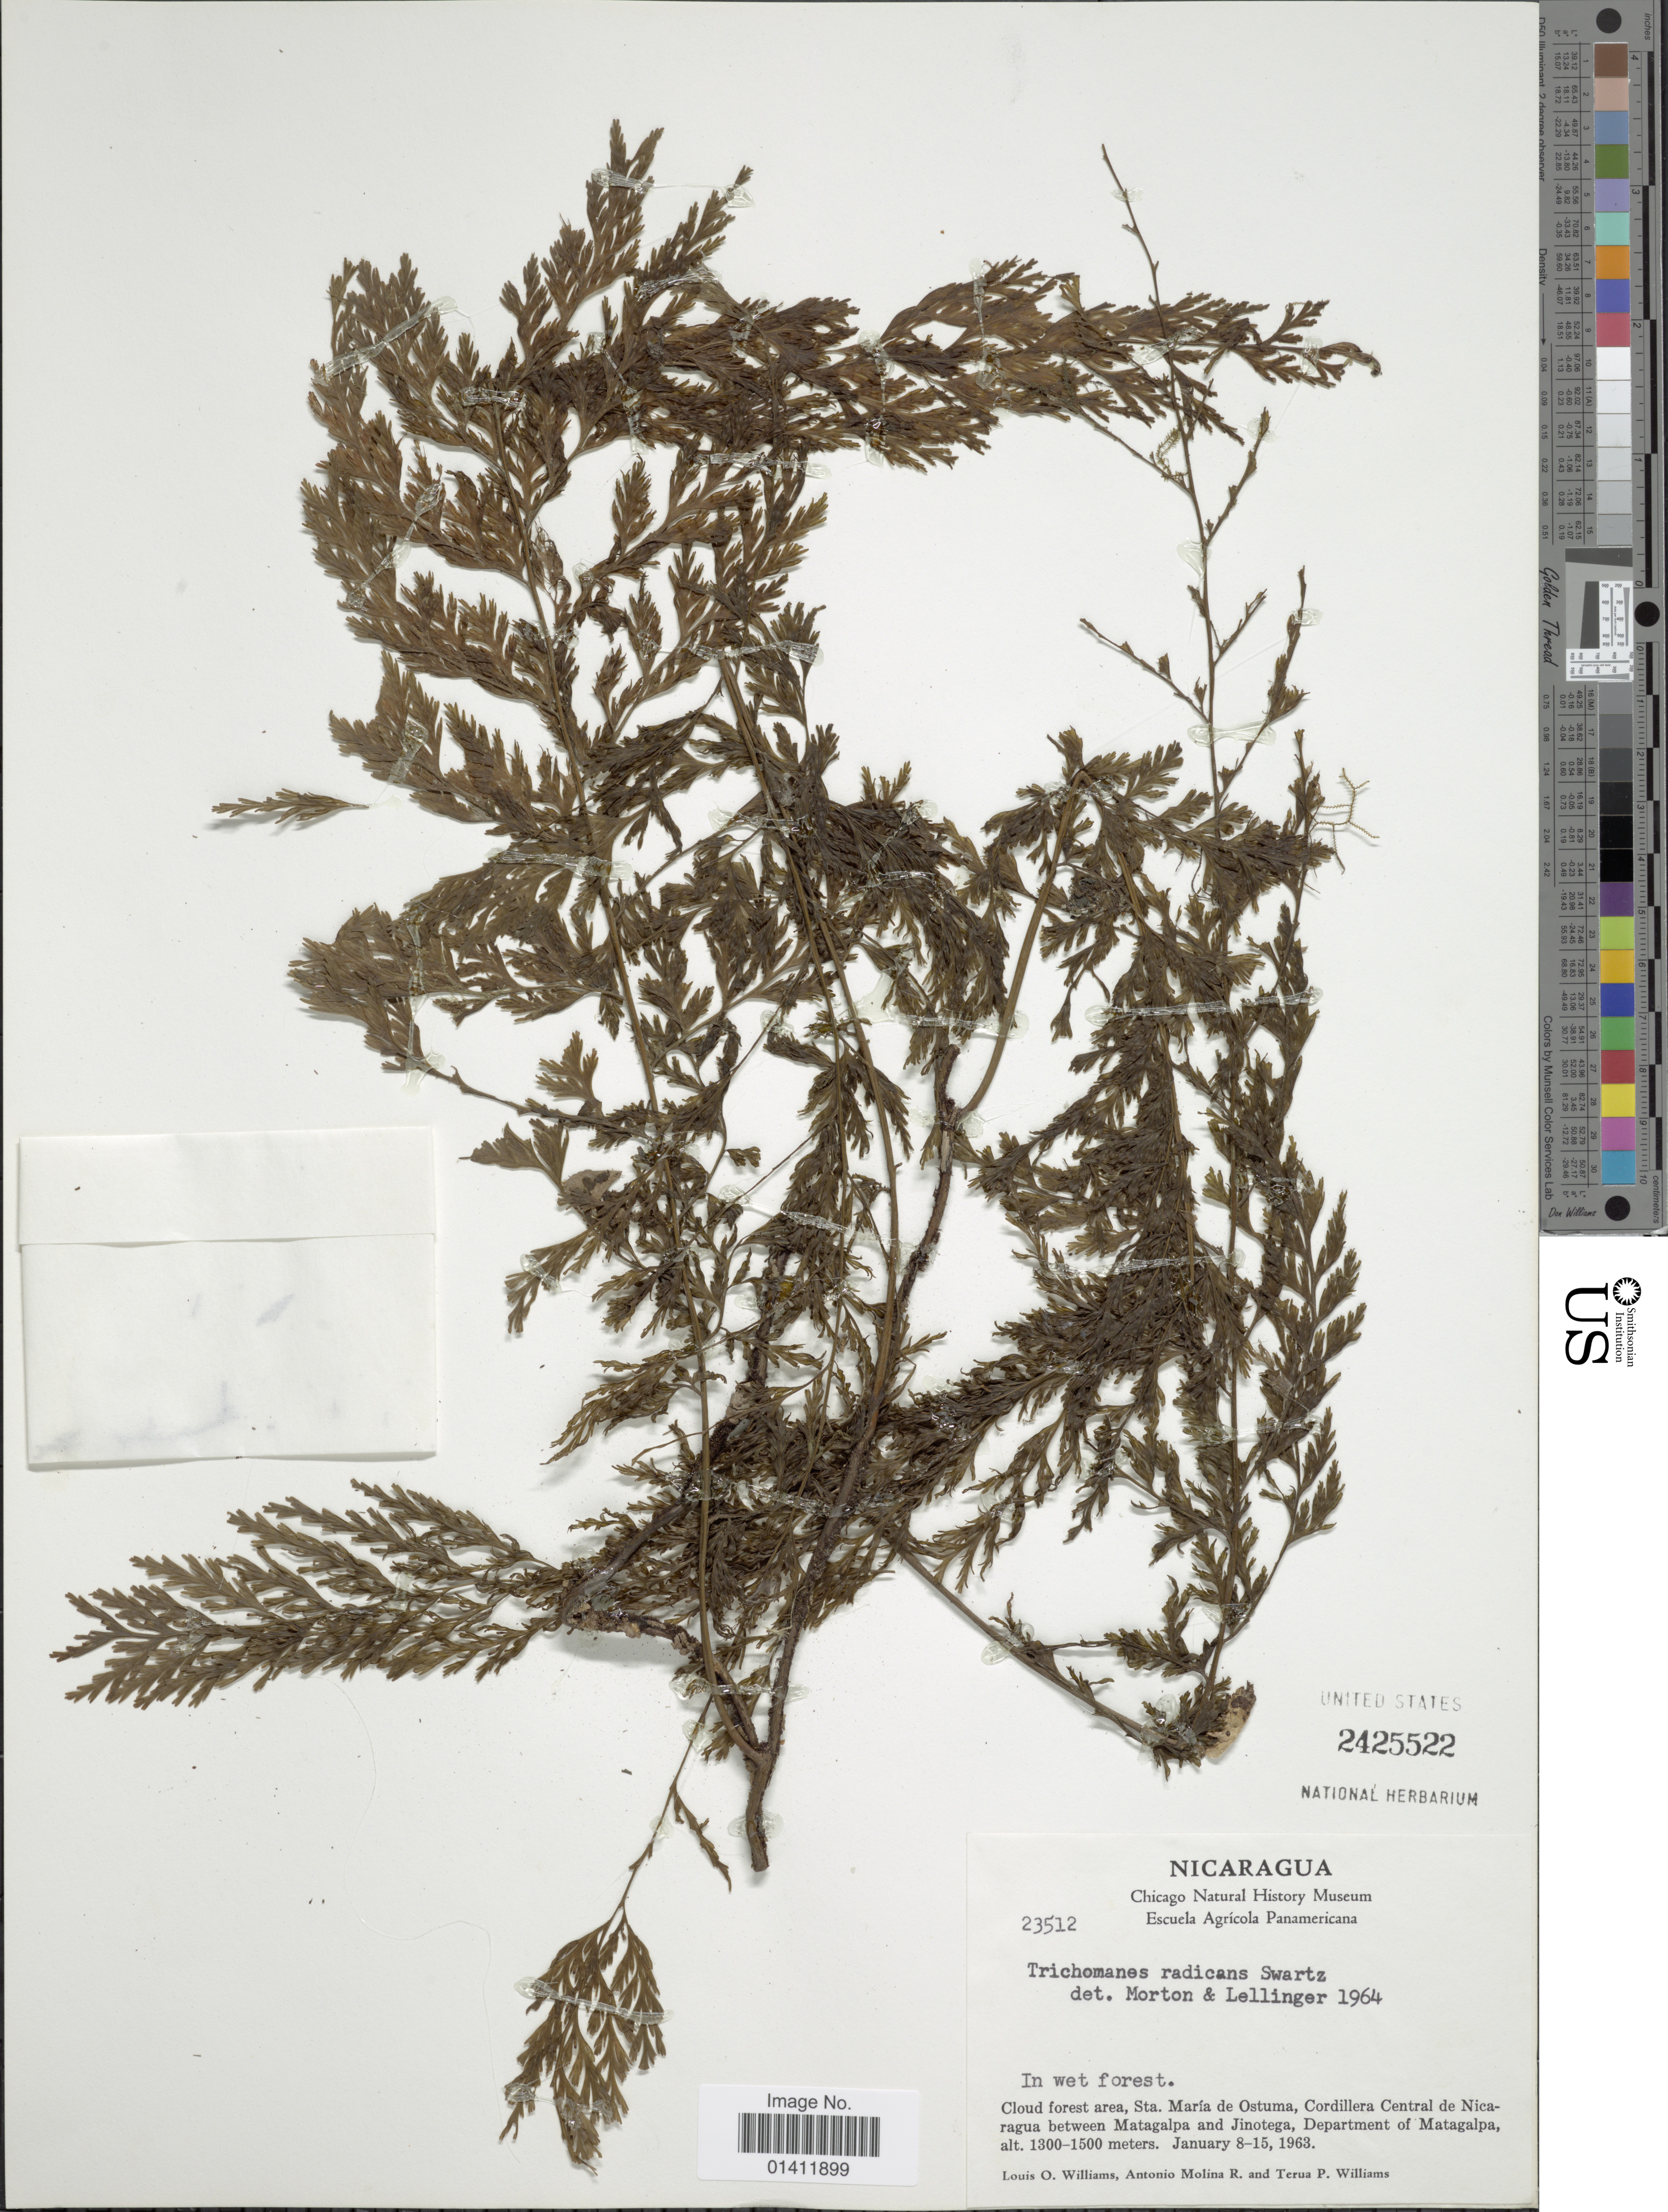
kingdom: Plantae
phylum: Tracheophyta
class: Polypodiopsida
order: Hymenophyllales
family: Hymenophyllaceae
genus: Vandenboschia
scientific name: Vandenboschia radicans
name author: (Sw.) Copel.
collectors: L. O. Williams, A. Molina R. & T. P. Williams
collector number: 23512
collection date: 1963-01-08/1963-01-15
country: Nicaragua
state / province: Matagalpa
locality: Sta. Maria de Ostuma, Cordillera Central de Nicaragua between Matagalpa and Jinotega, Department of Matagalpa.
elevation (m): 1300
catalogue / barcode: US 2425522